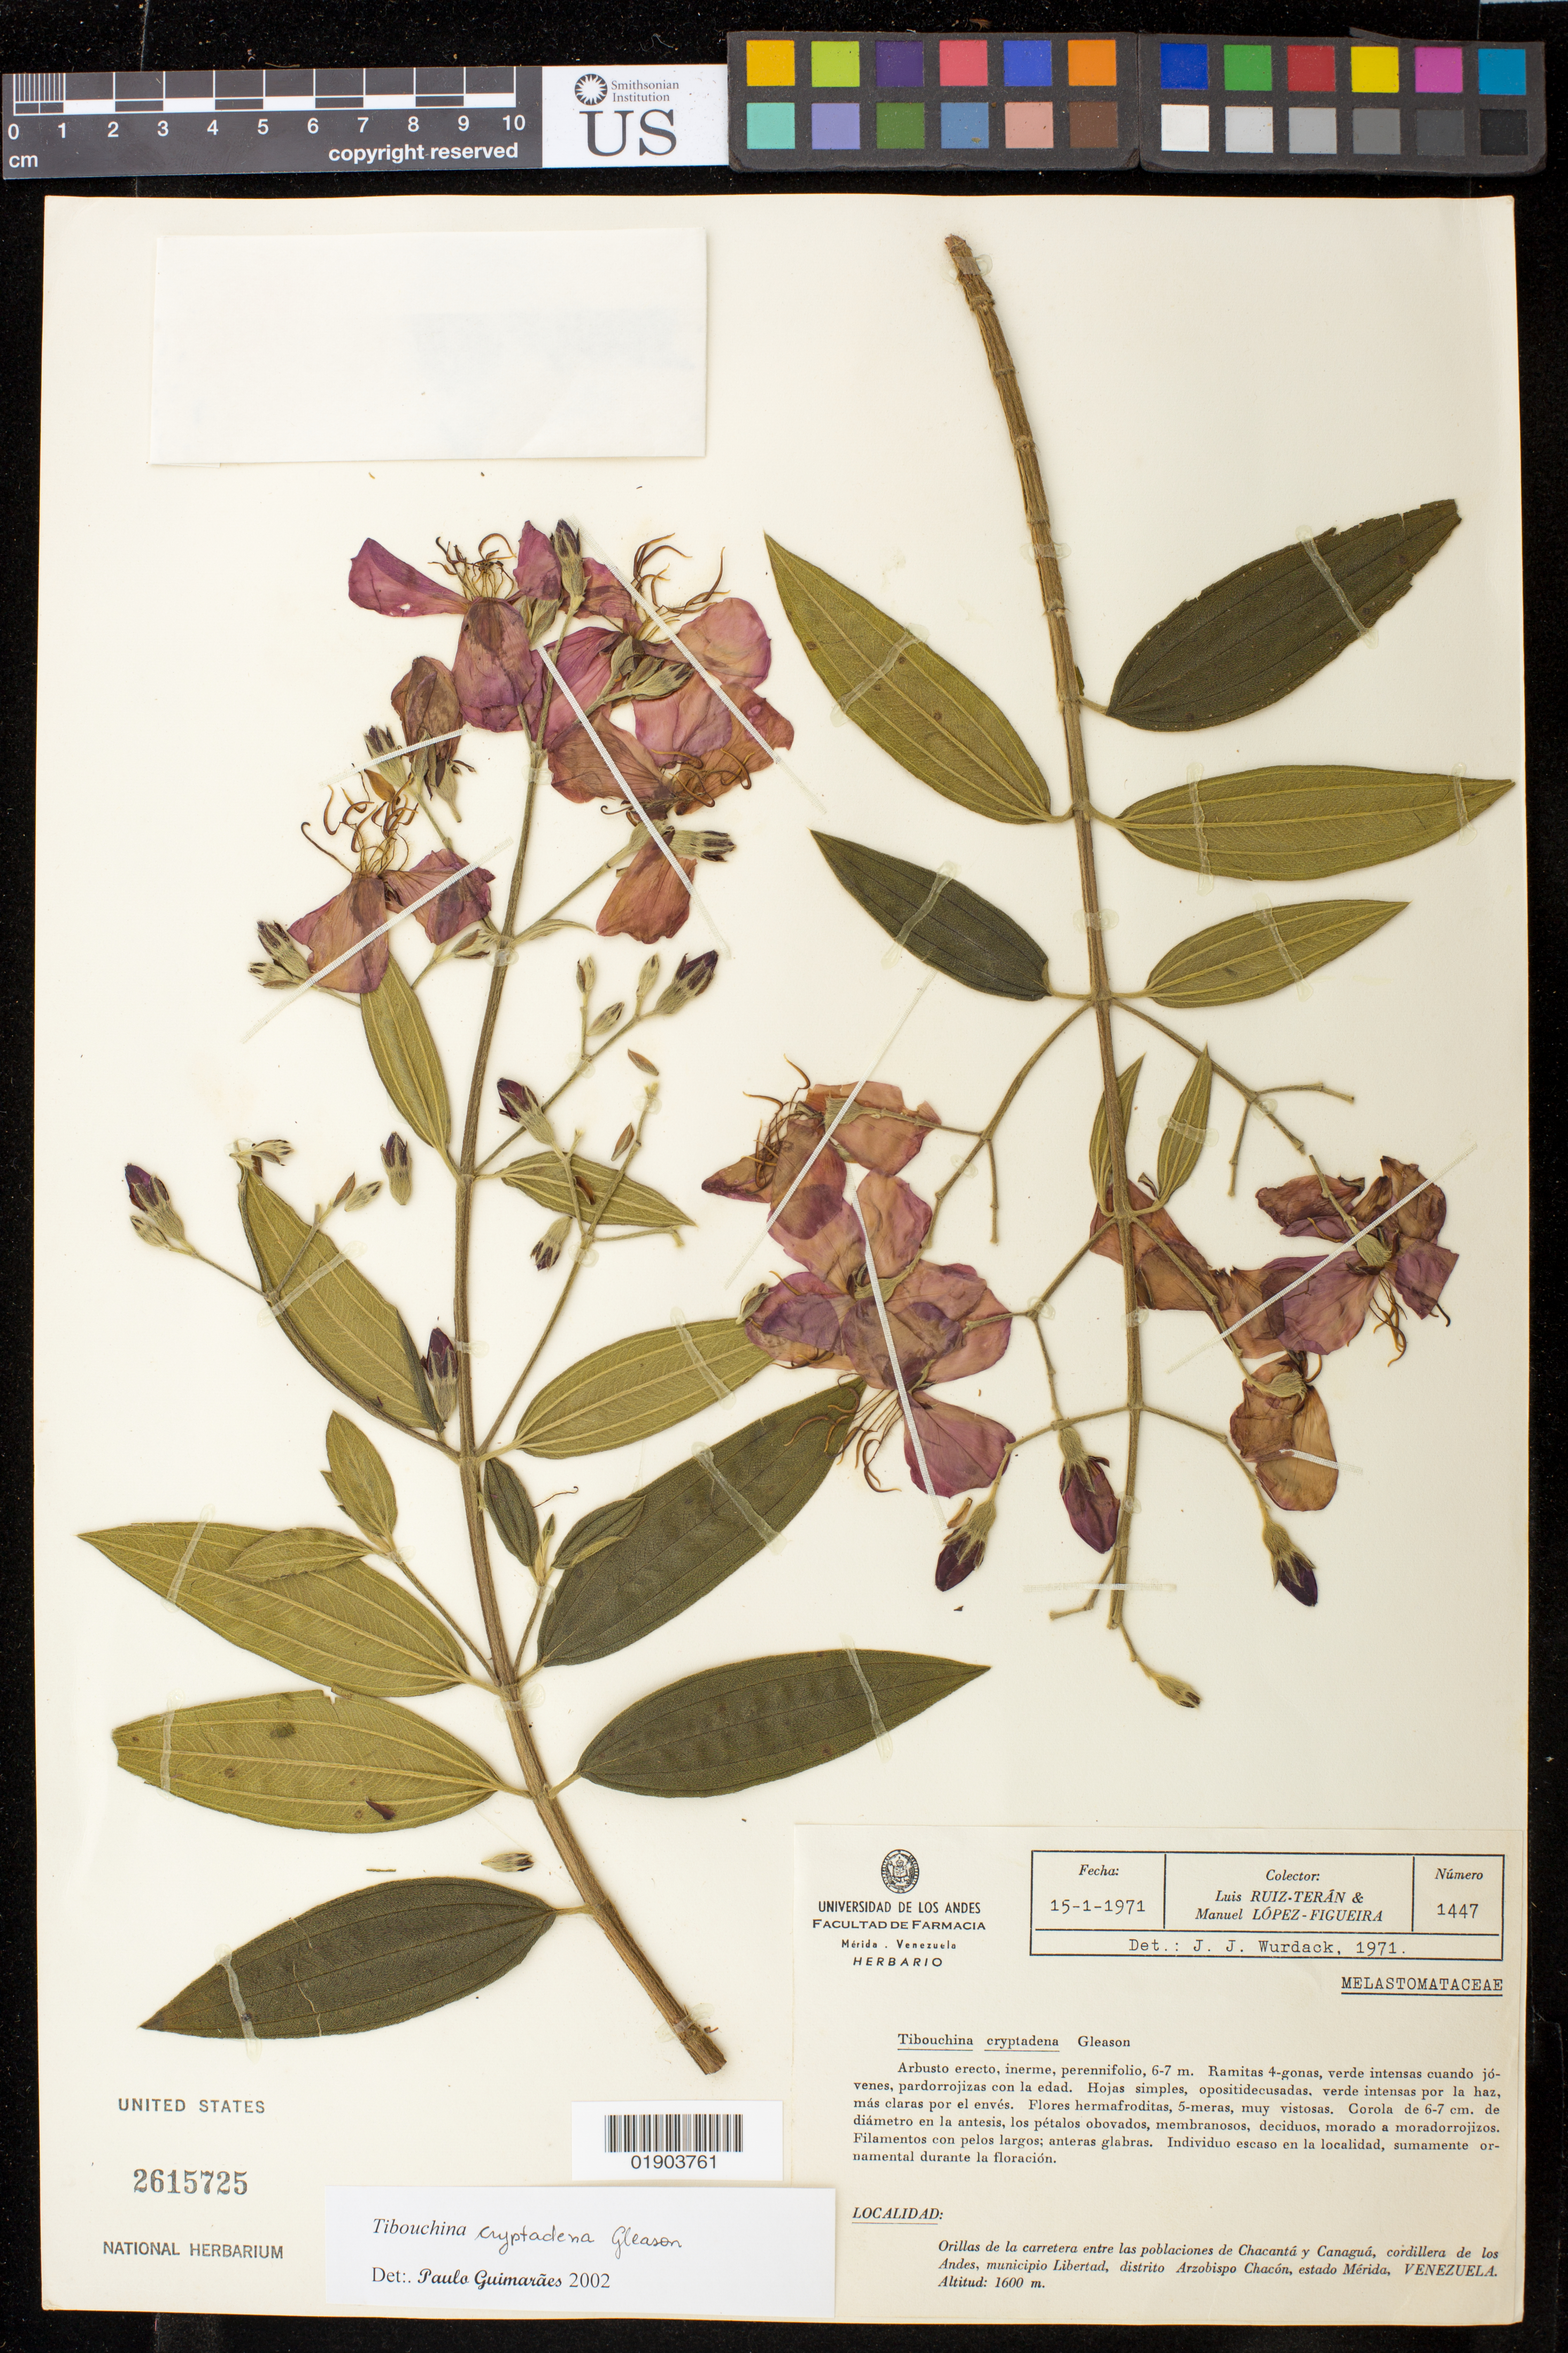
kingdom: Plantae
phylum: Tracheophyta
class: Magnoliopsida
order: Myrtales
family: Melastomataceae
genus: Pleroma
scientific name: Pleroma cryptadenum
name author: (Gleason) P.J.F. Guim. & Michelang.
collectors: L. Teran & M. López Figueiras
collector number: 1447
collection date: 1971-01-15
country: Venezuela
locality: Orillas de la carretera entre las poblaciones de Chacantá y Canaguá, cordillera de los Andes, municipio Libertad, distrito Arzobispo Chacón, estado Mérida.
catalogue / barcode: US 2615725